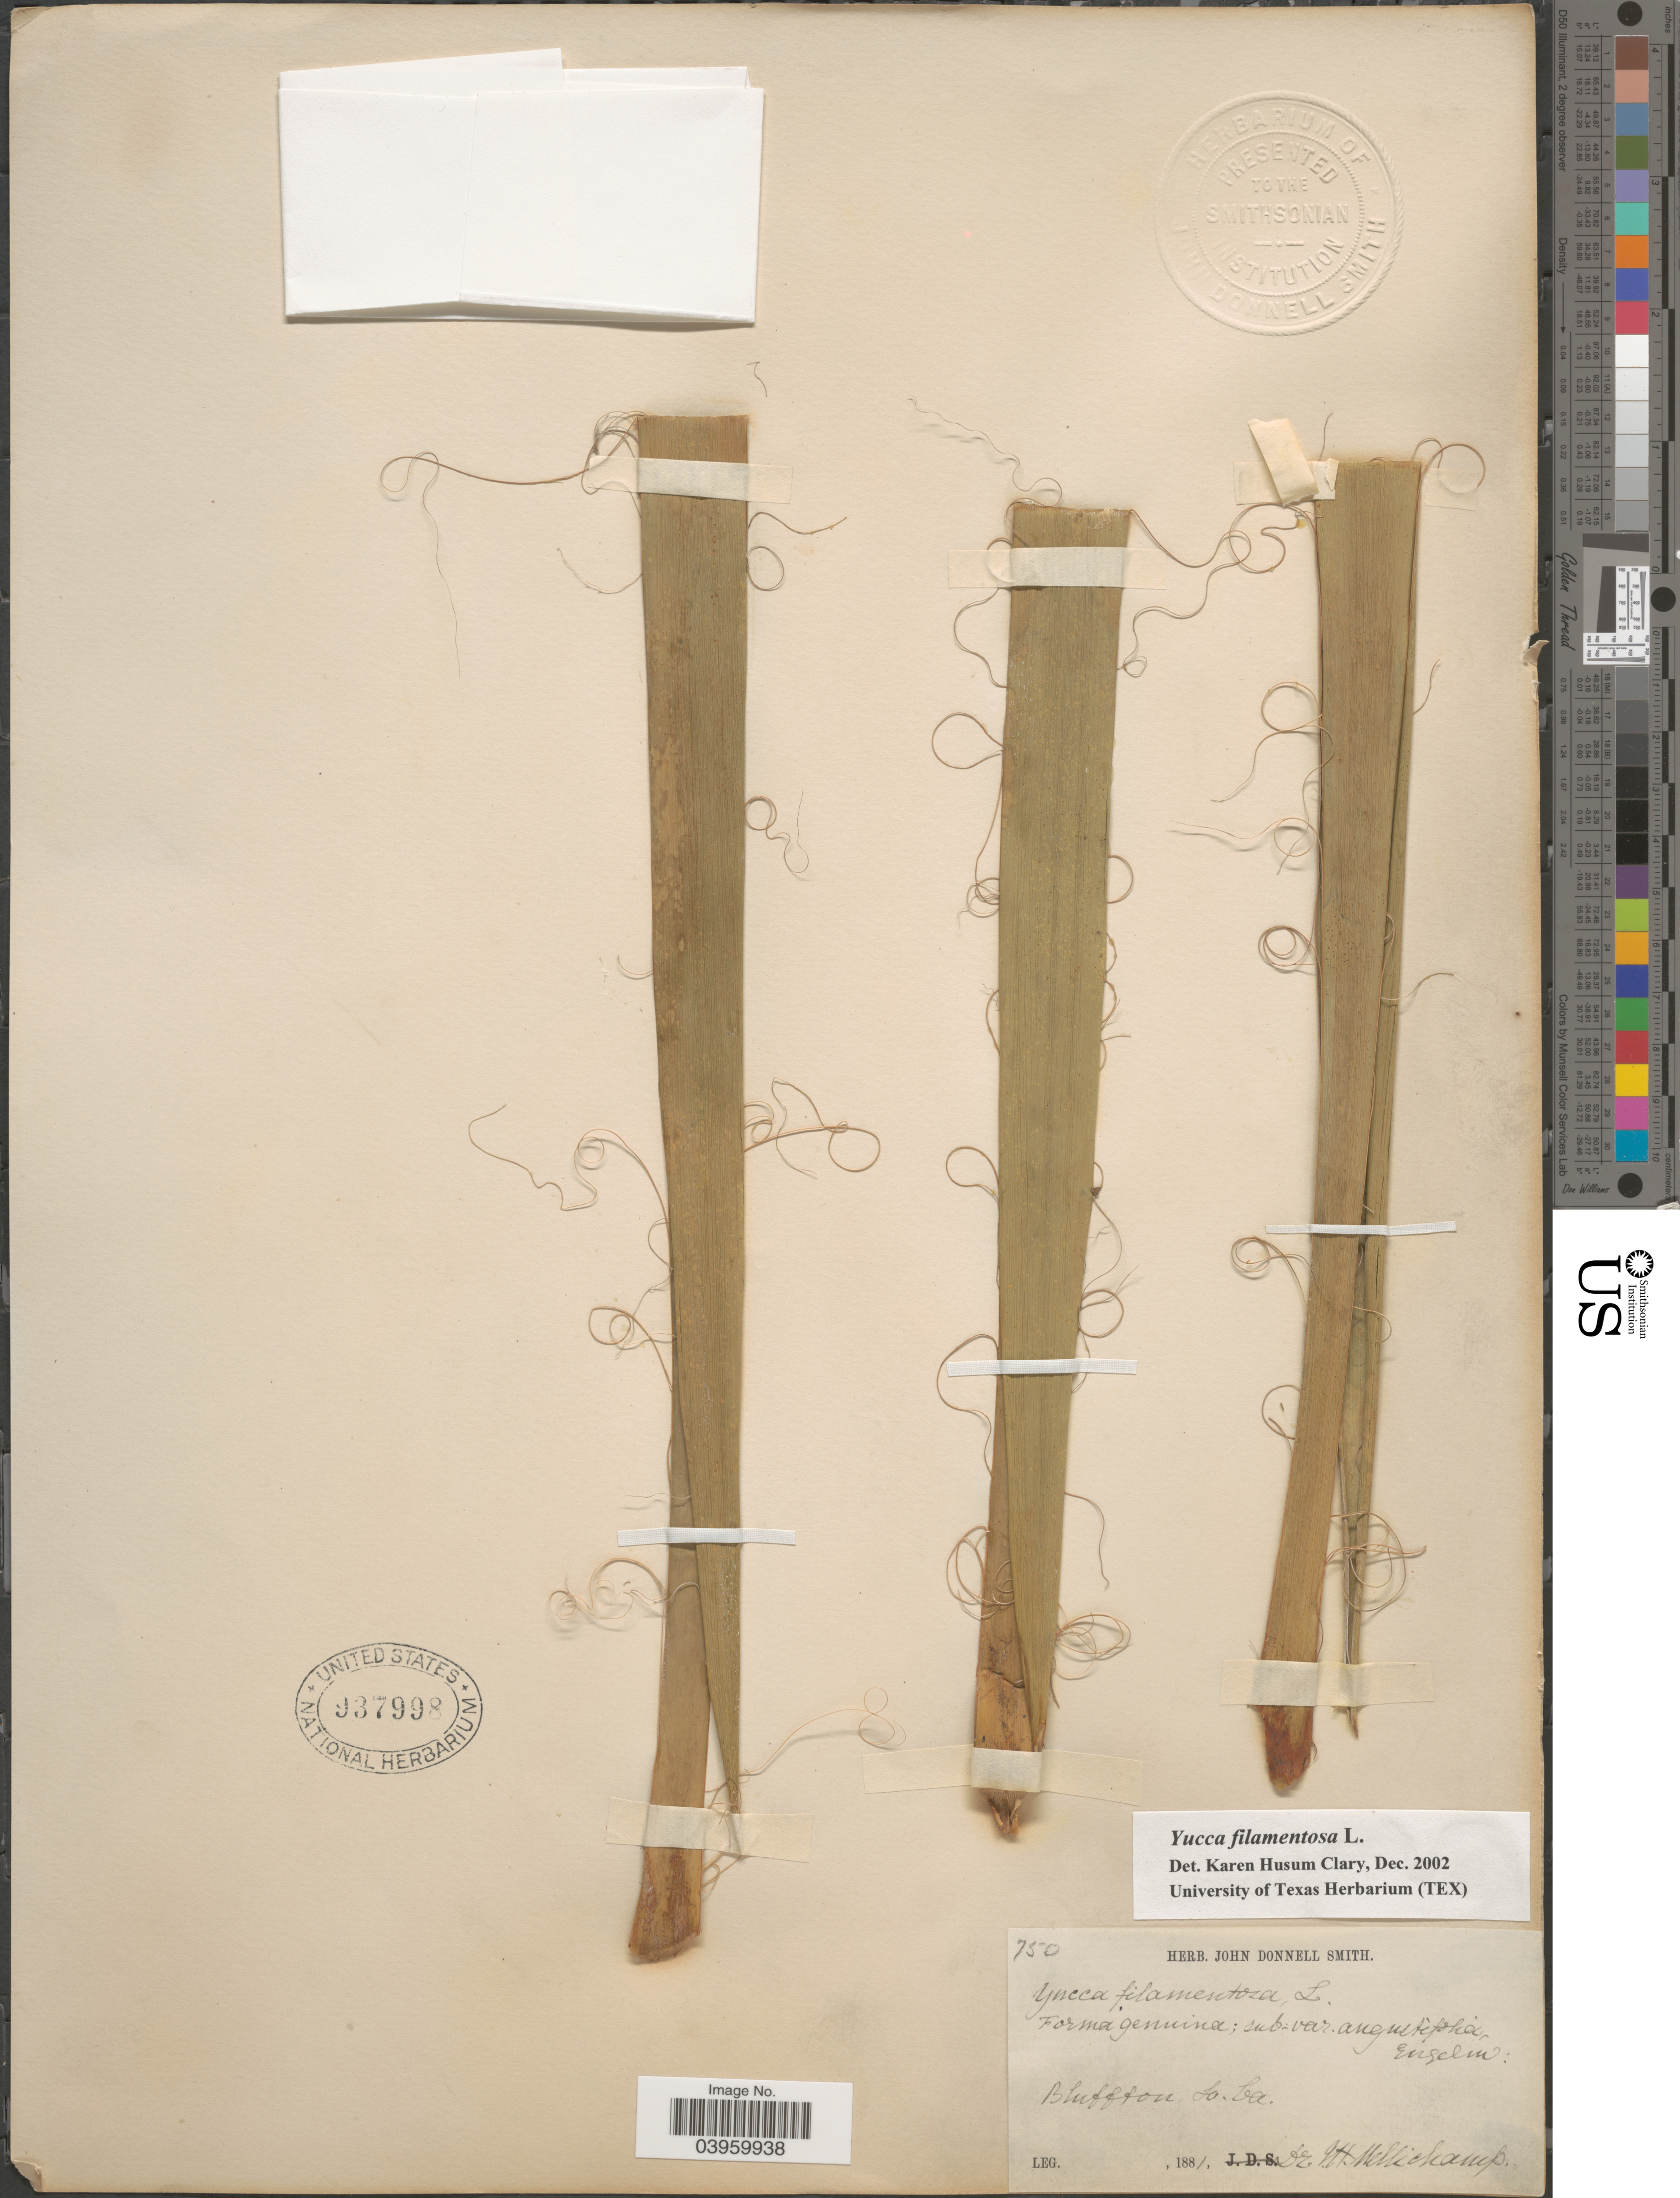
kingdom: Plantae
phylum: Tracheophyta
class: Liliopsida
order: Asparagales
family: Asparagaceae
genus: Yucca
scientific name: Yucca filamentosa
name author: L.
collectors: Q. Mellichamp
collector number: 750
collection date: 1881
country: United States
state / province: South Carolina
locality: Bluffton.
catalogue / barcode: US 937998